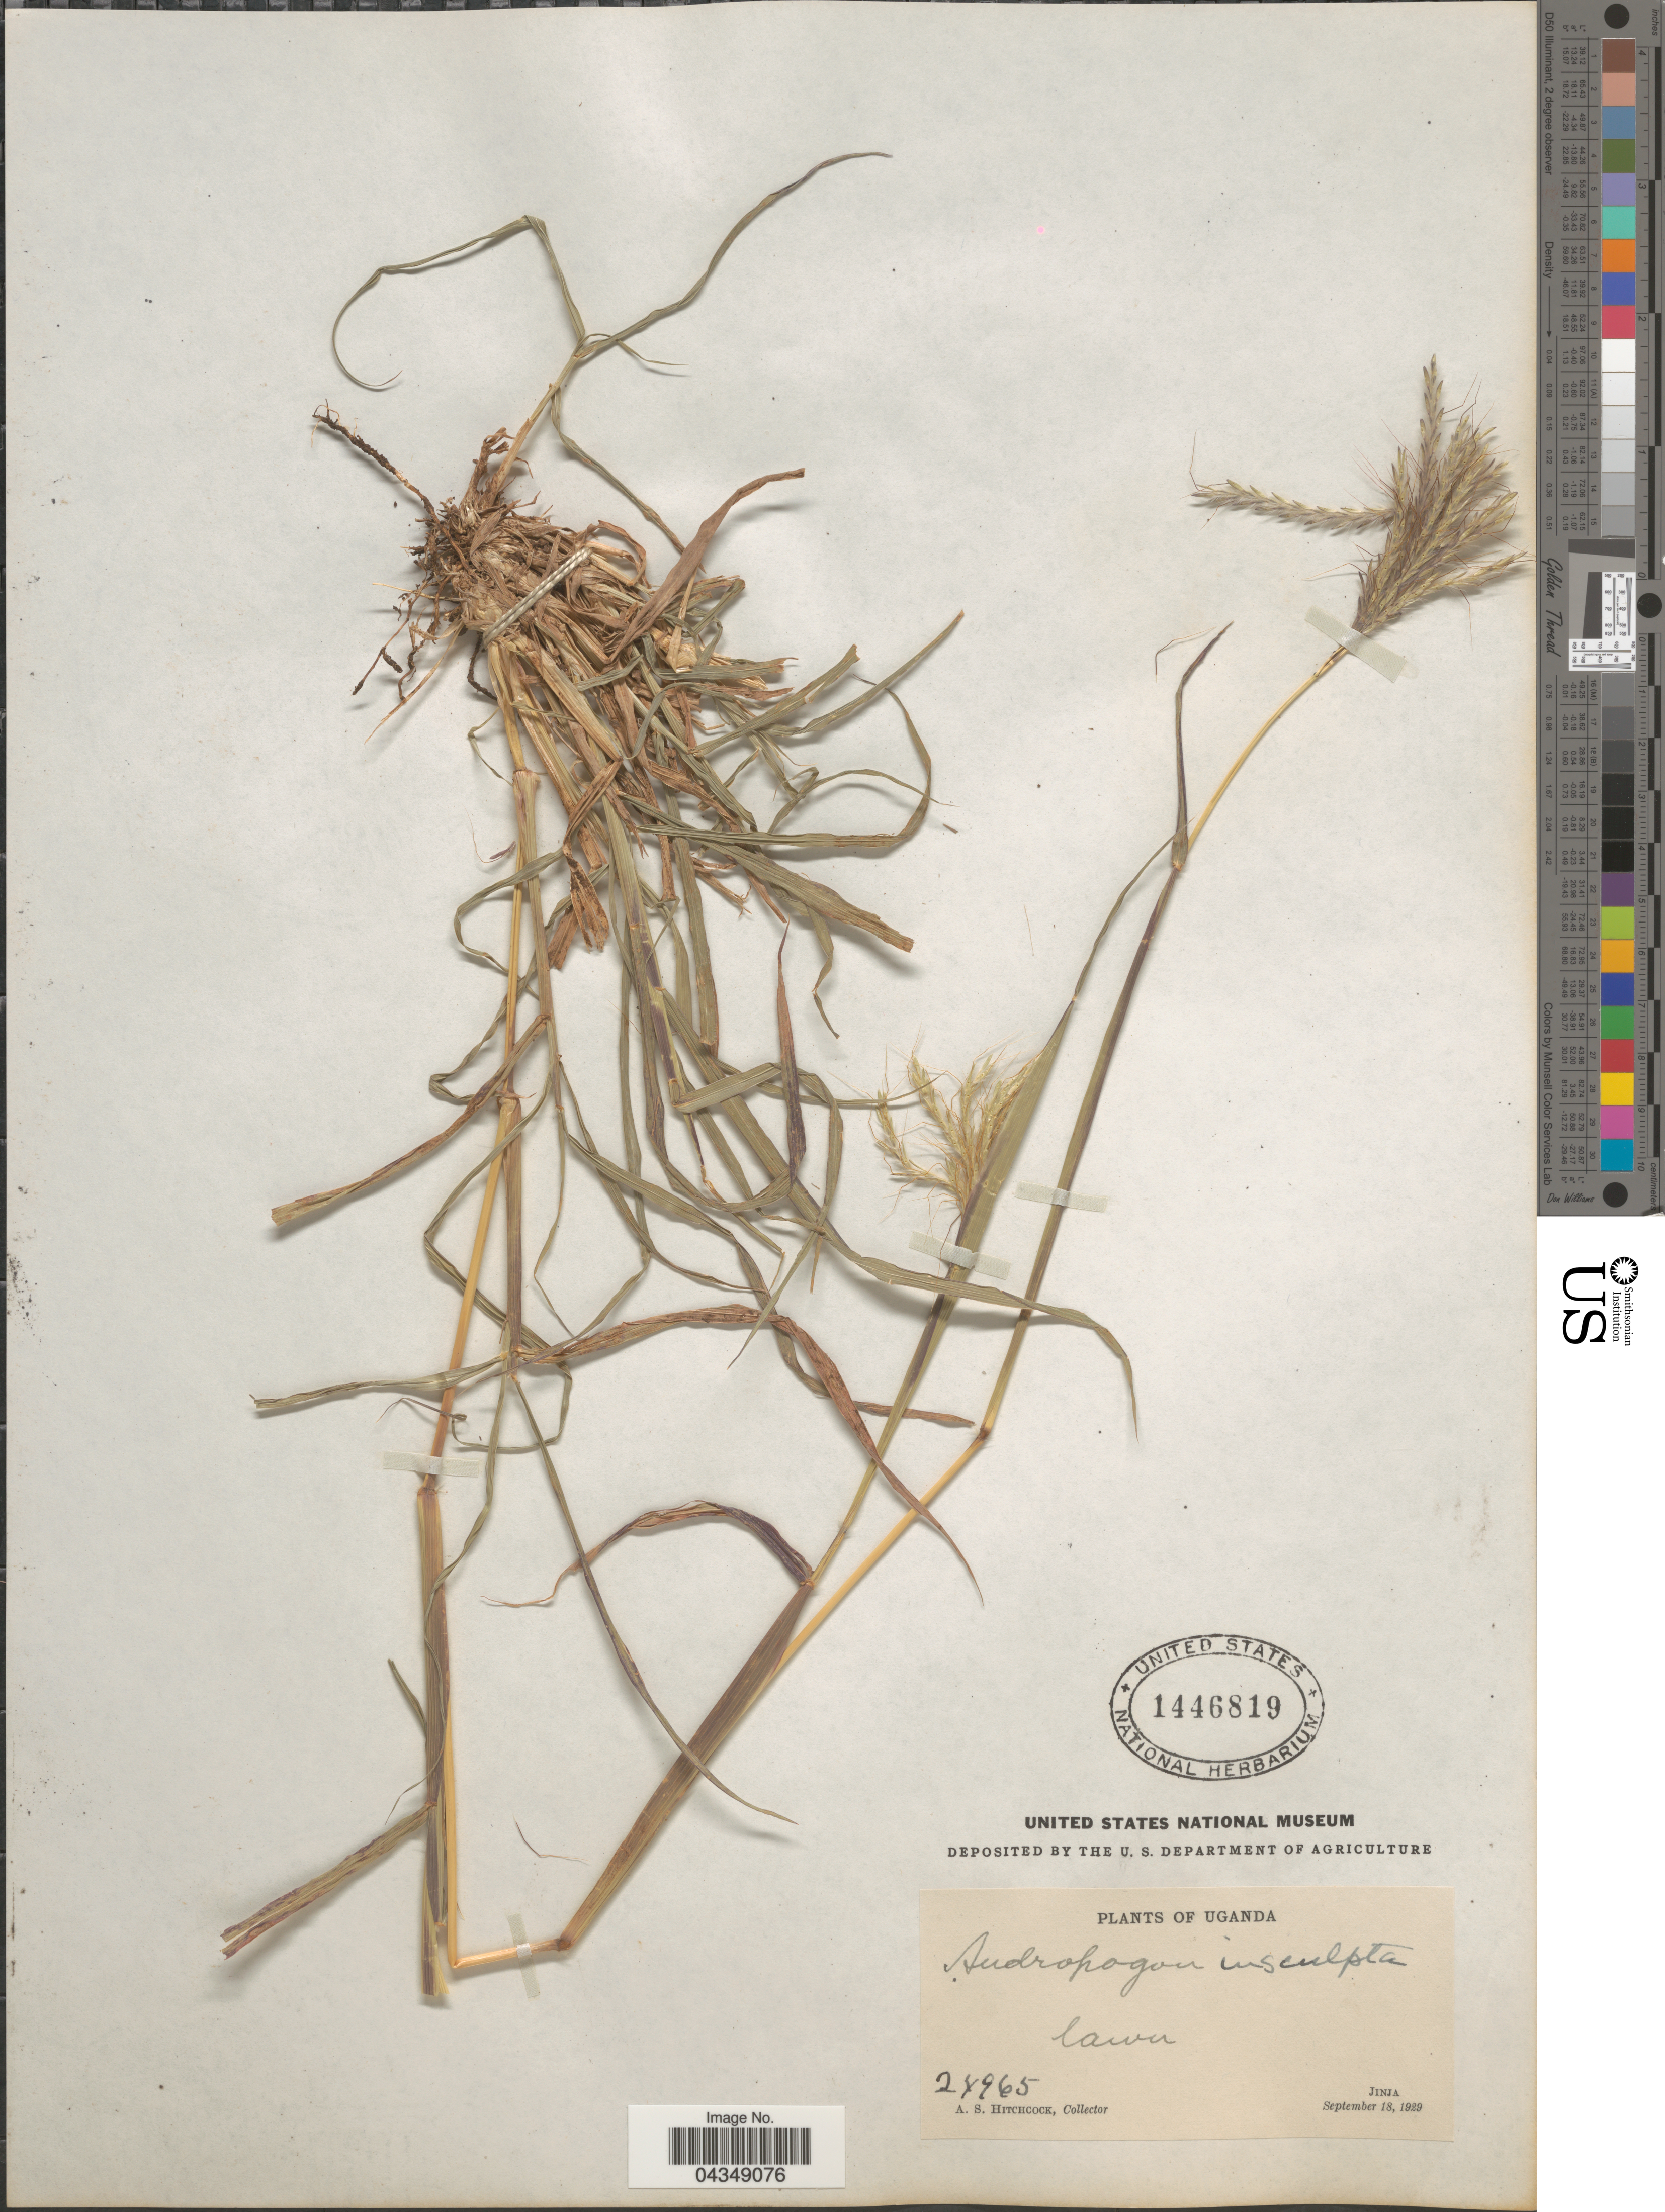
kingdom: Plantae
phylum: Tracheophyta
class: Liliopsida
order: Poales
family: Poaceae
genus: Bothriochloa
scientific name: Bothriochloa insculpta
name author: (Hochst. ex A. Rich.) A. Camus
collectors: A. S. Hitchcock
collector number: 24965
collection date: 1929-09-18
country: Uganda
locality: Jinja.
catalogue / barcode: US 1446819